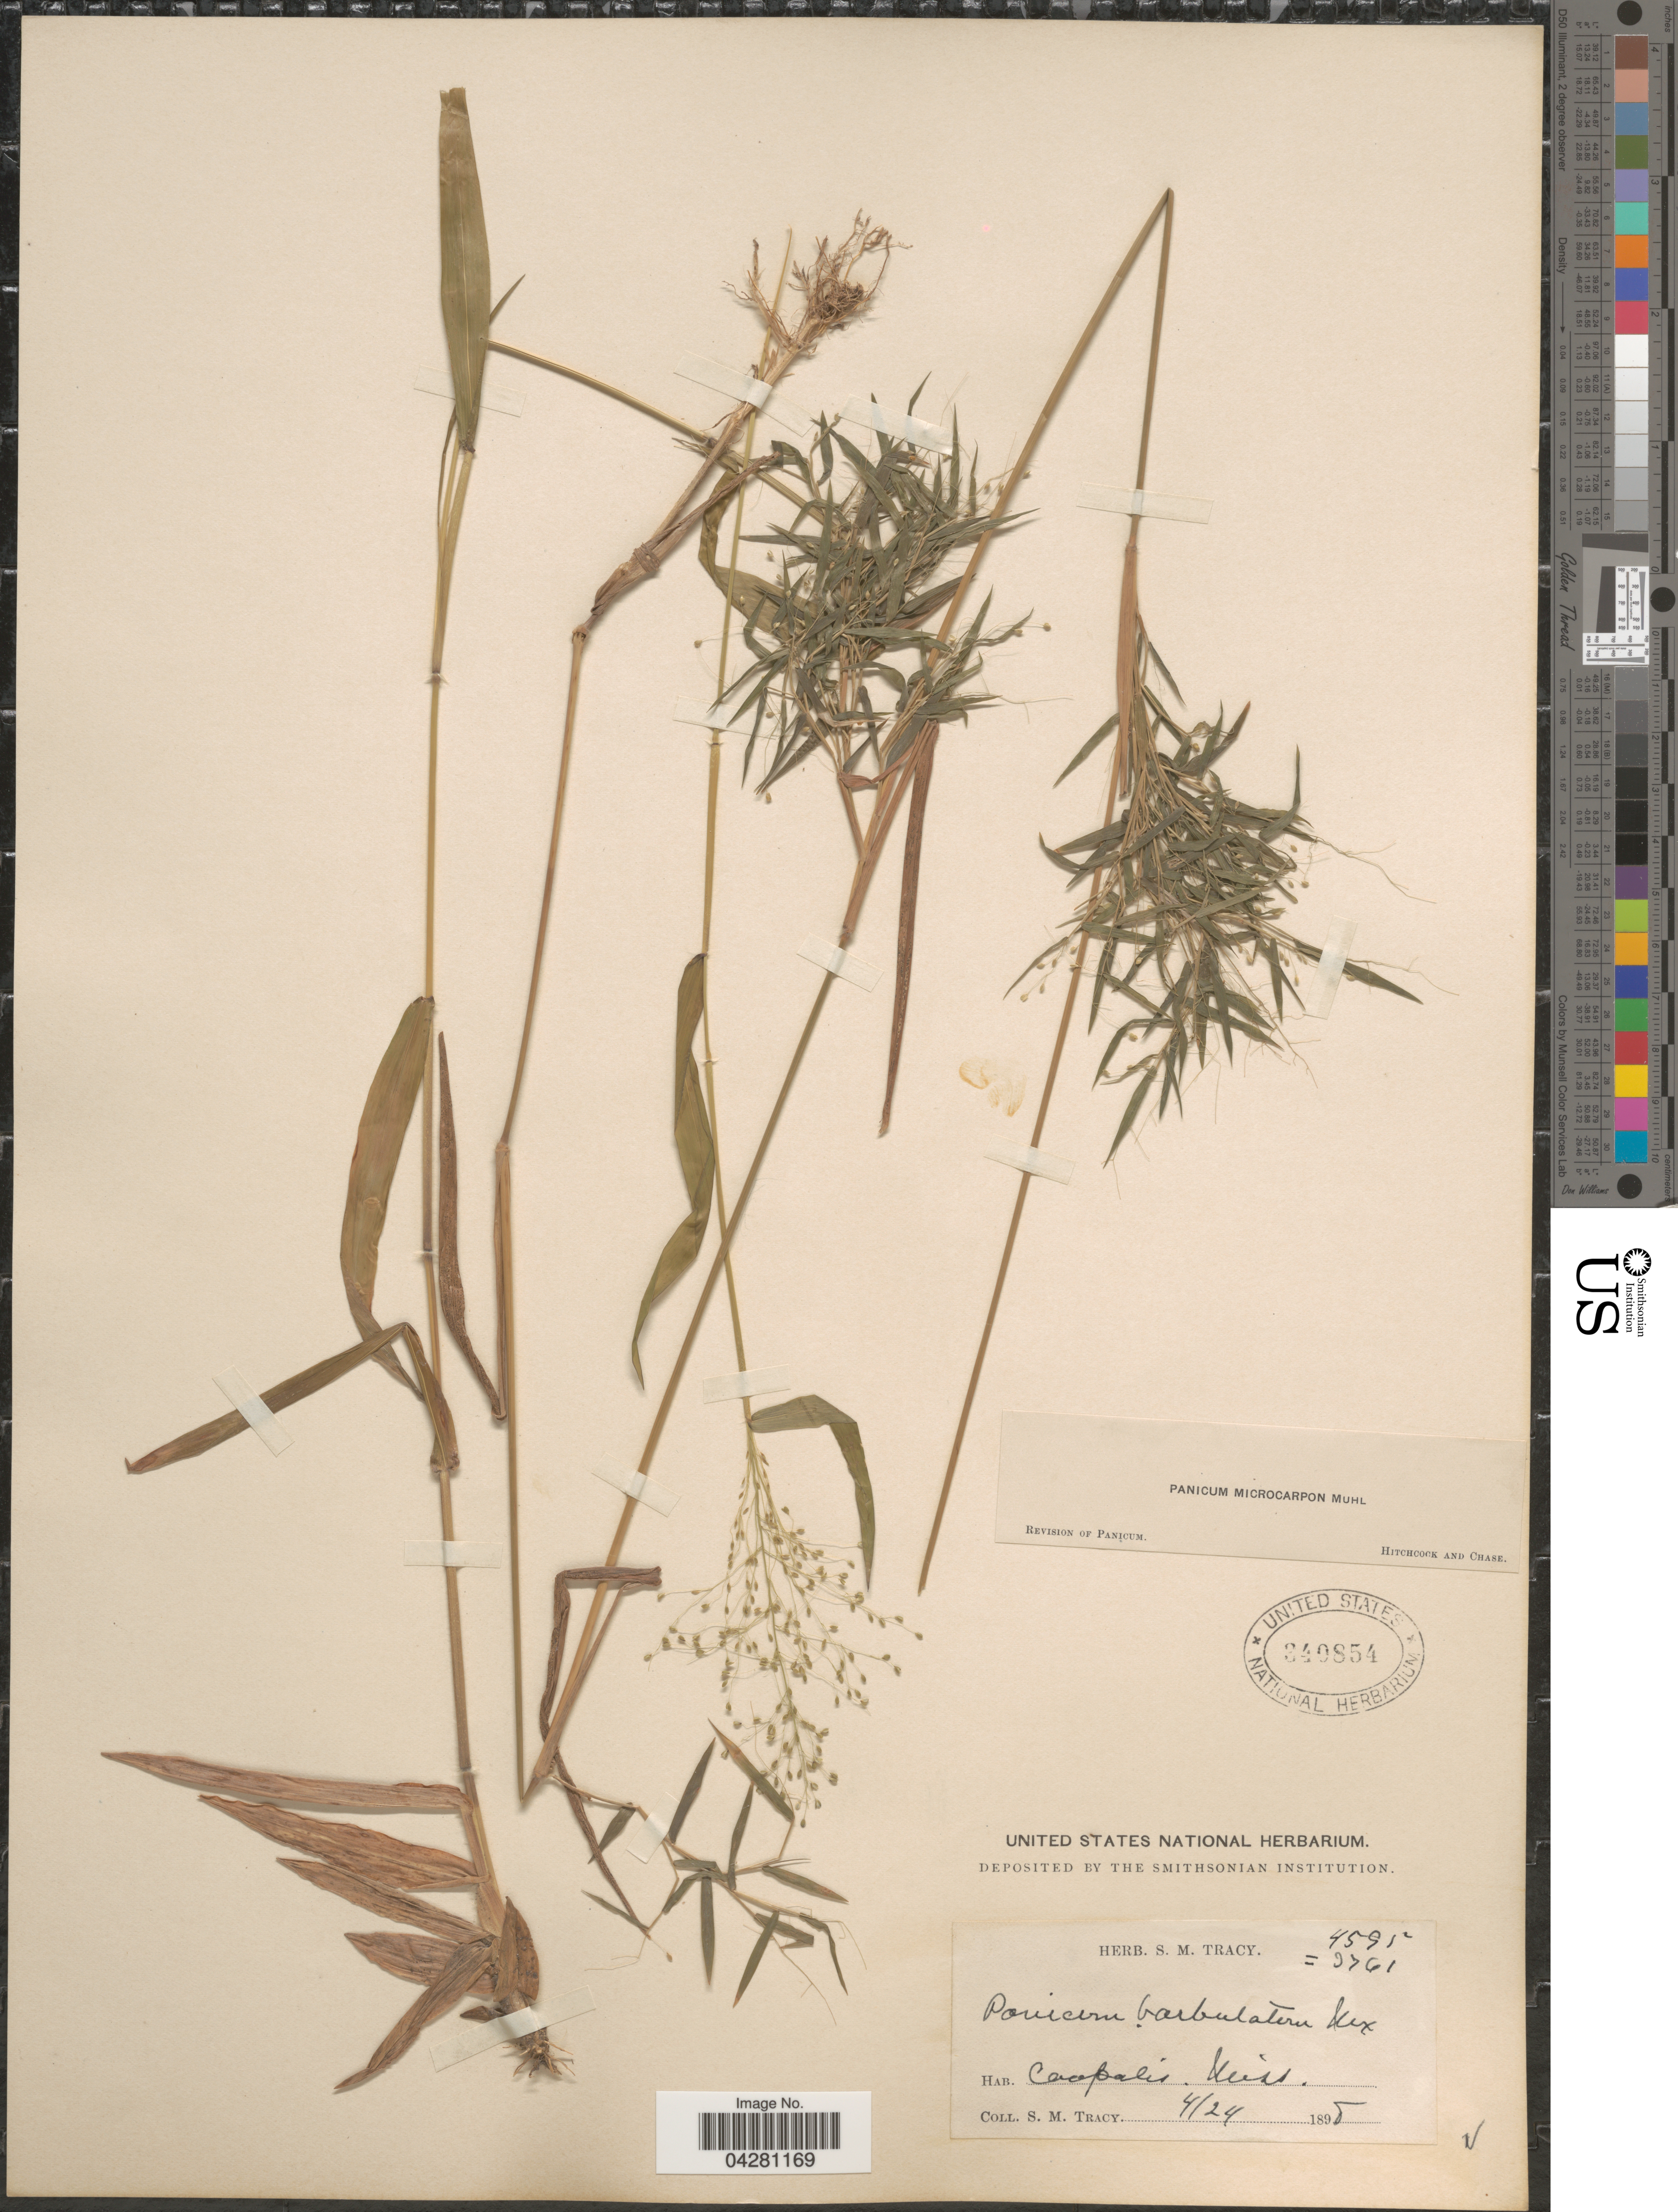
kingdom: Plantae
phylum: Tracheophyta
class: Liliopsida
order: Poales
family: Poaceae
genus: Dichanthelium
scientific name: Dichanthelium dichotomum var. dichotomum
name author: (L.) Gould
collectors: S. M. Tracy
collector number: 4595/3761*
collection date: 1898-04-24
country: United States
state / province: Mississippi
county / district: Harrison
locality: Coopolis.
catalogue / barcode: US 340854